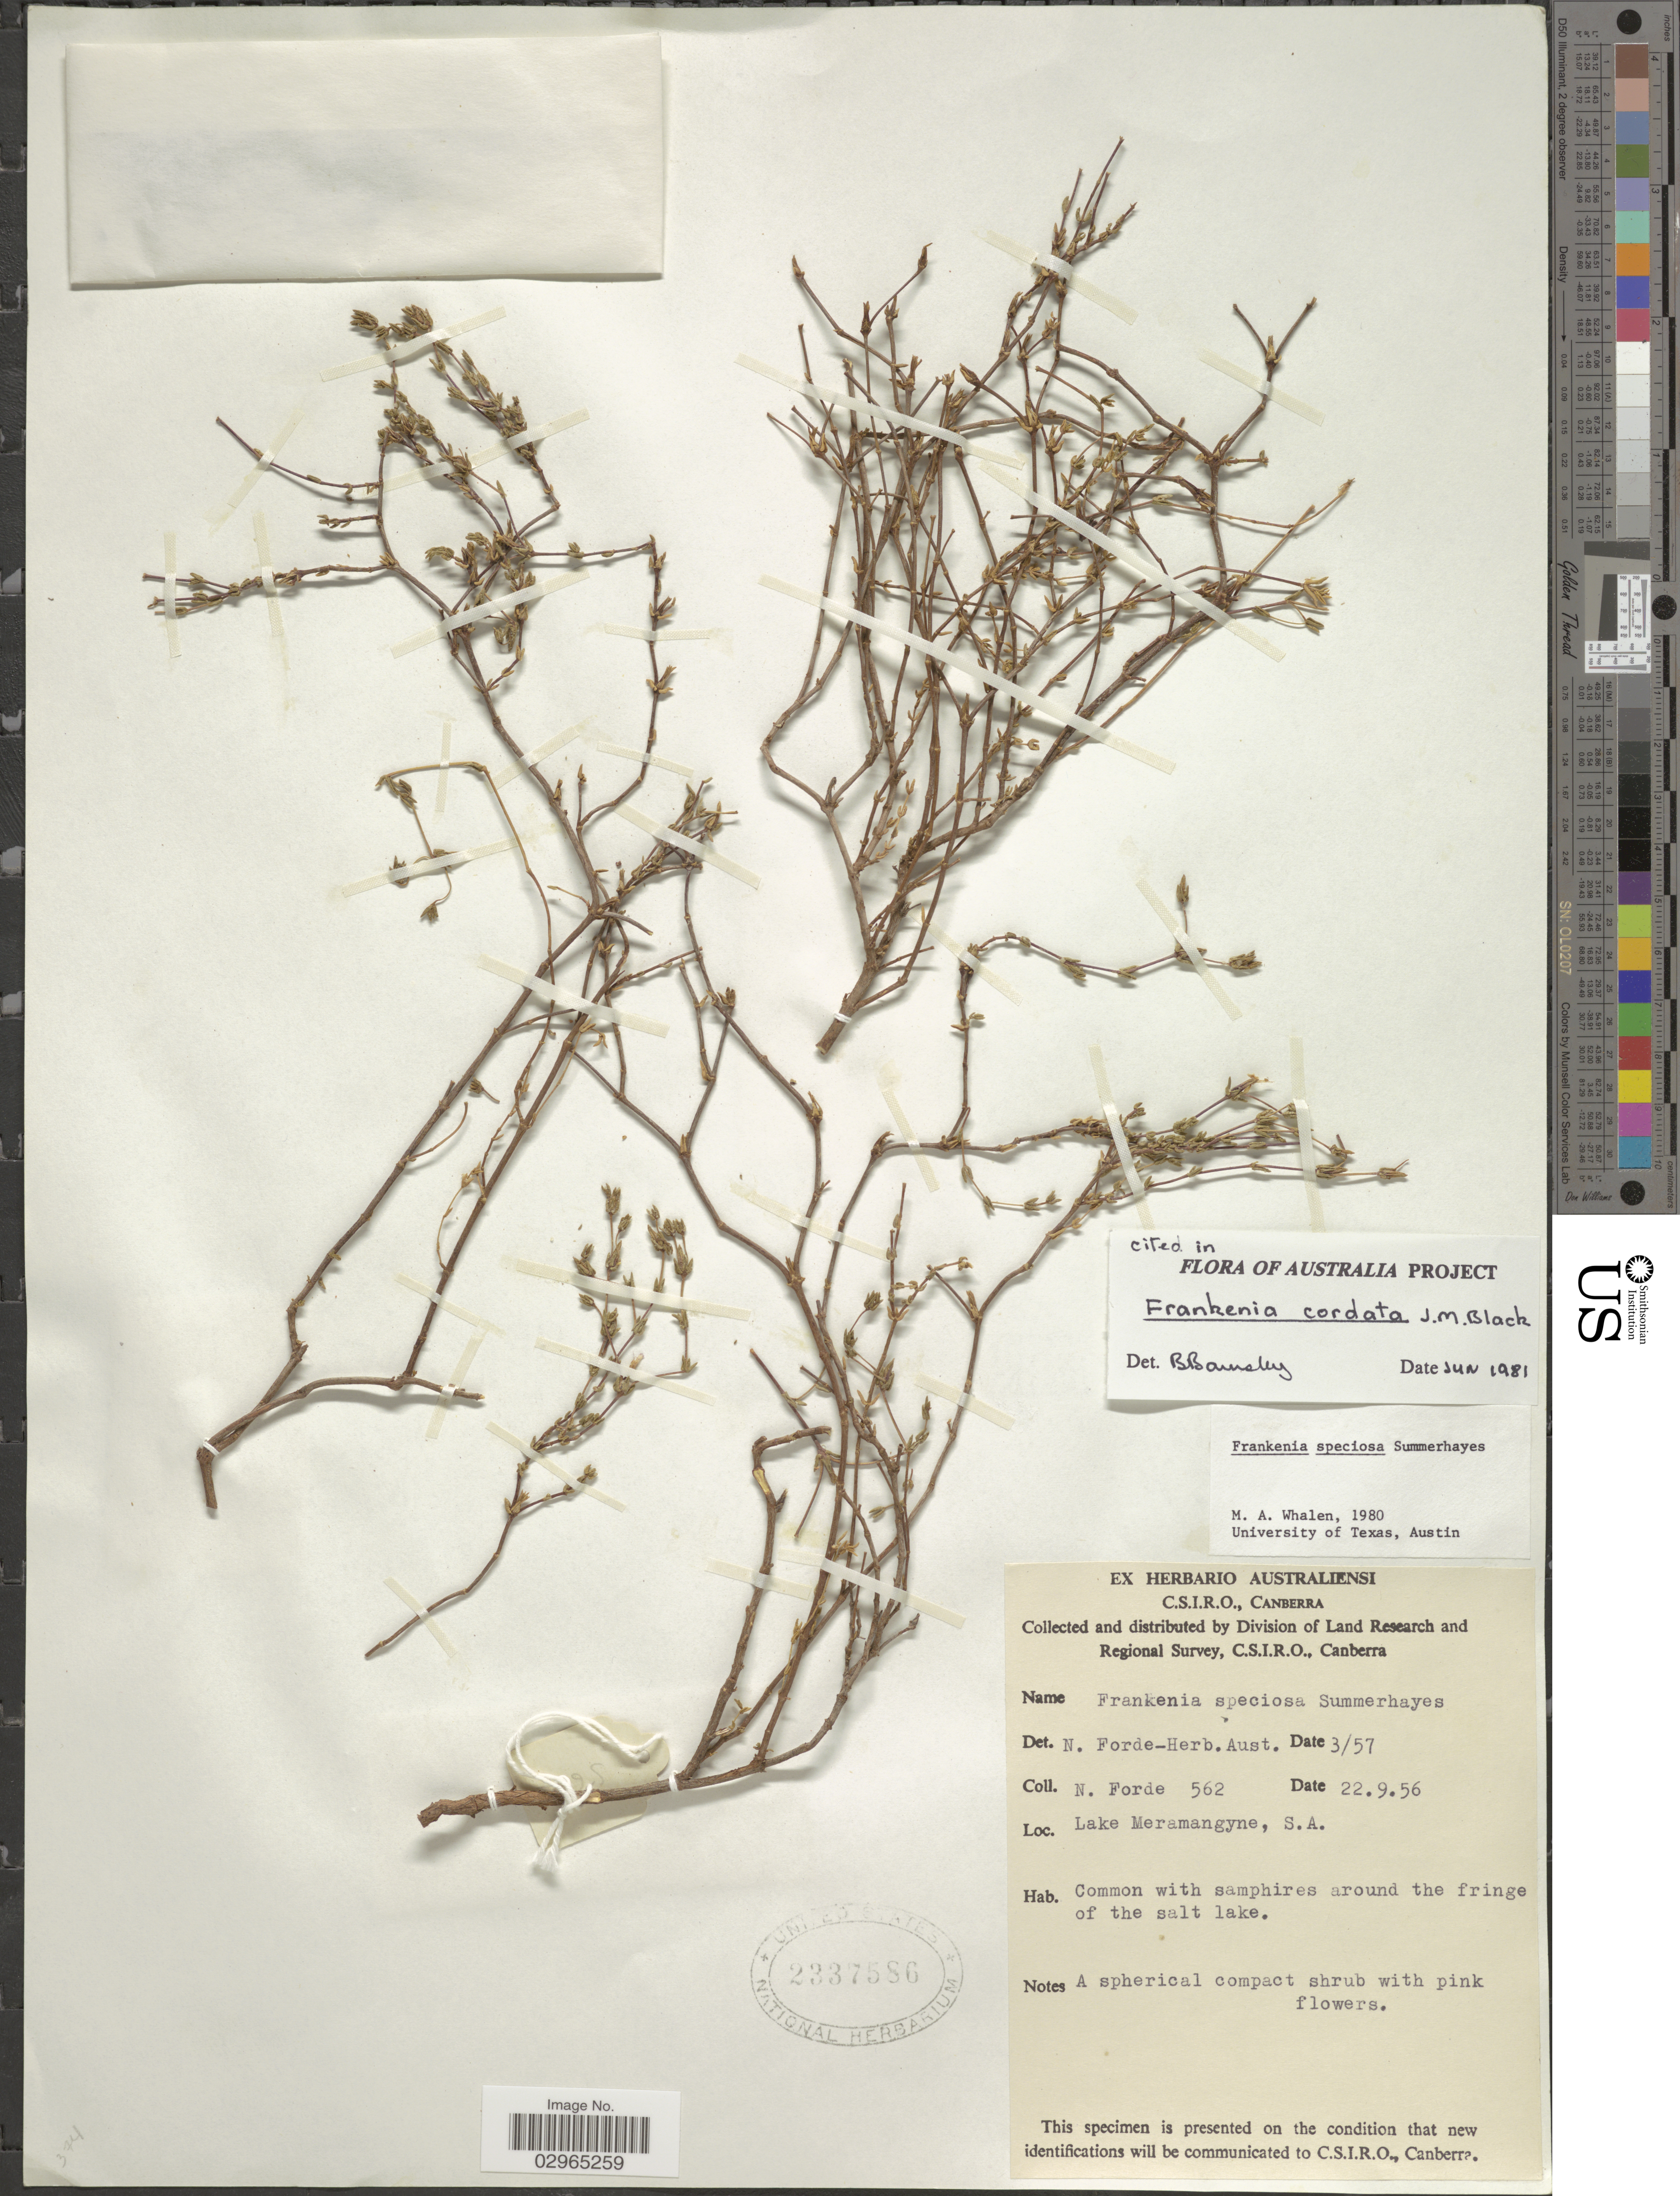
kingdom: Plantae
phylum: Tracheophyta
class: Magnoliopsida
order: Caryophyllales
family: Frankeniaceae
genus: Frankenia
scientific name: Frankenia cordata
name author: J.M. Black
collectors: N. Forde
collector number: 562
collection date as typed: Transcribed d/m/y: 22/9/56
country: Australia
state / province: South Australia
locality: Lake Meramangyne, S.A.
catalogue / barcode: US 2337586